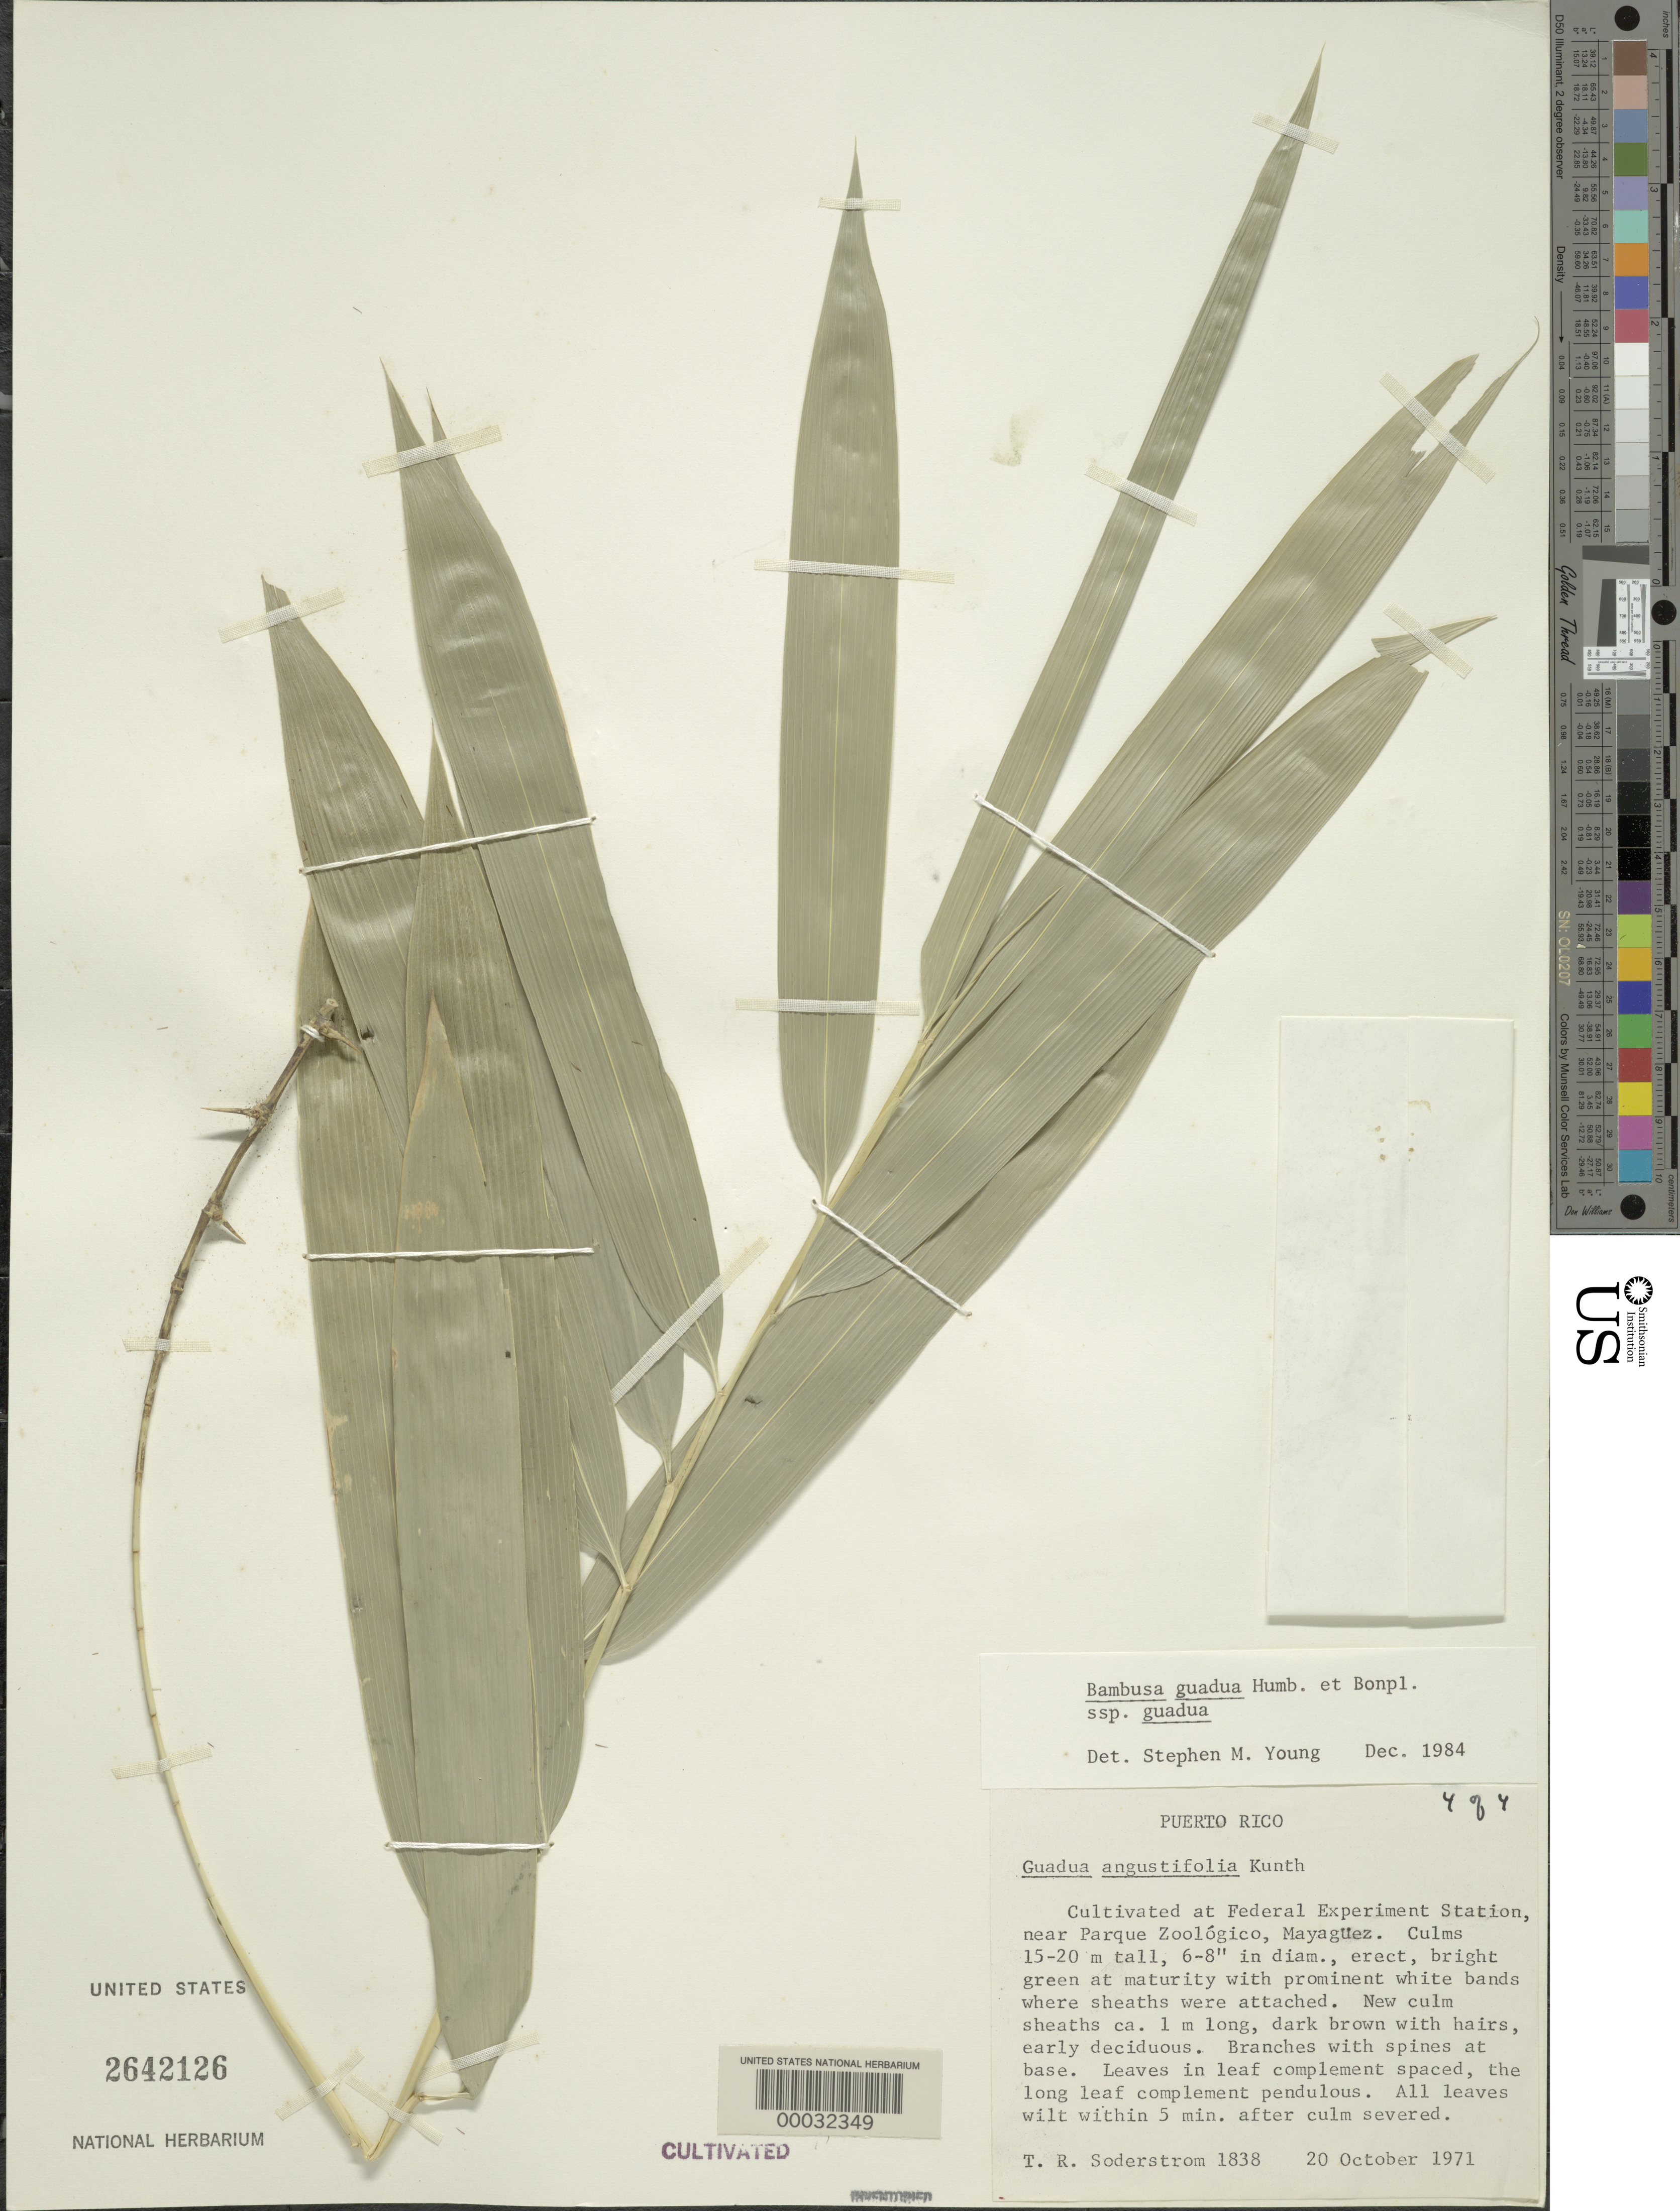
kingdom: Plantae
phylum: Tracheophyta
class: Liliopsida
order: Poales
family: Poaceae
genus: Bambusa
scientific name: Bambusa guadua subsp. guadua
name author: Bonpl.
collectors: T. R. Soderstrom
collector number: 1838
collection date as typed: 20 Oct 1971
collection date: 1971-10-20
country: Puerto Rico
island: Greater Antilles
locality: Federal Experiment Station, Mayaguez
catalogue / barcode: US 2642126